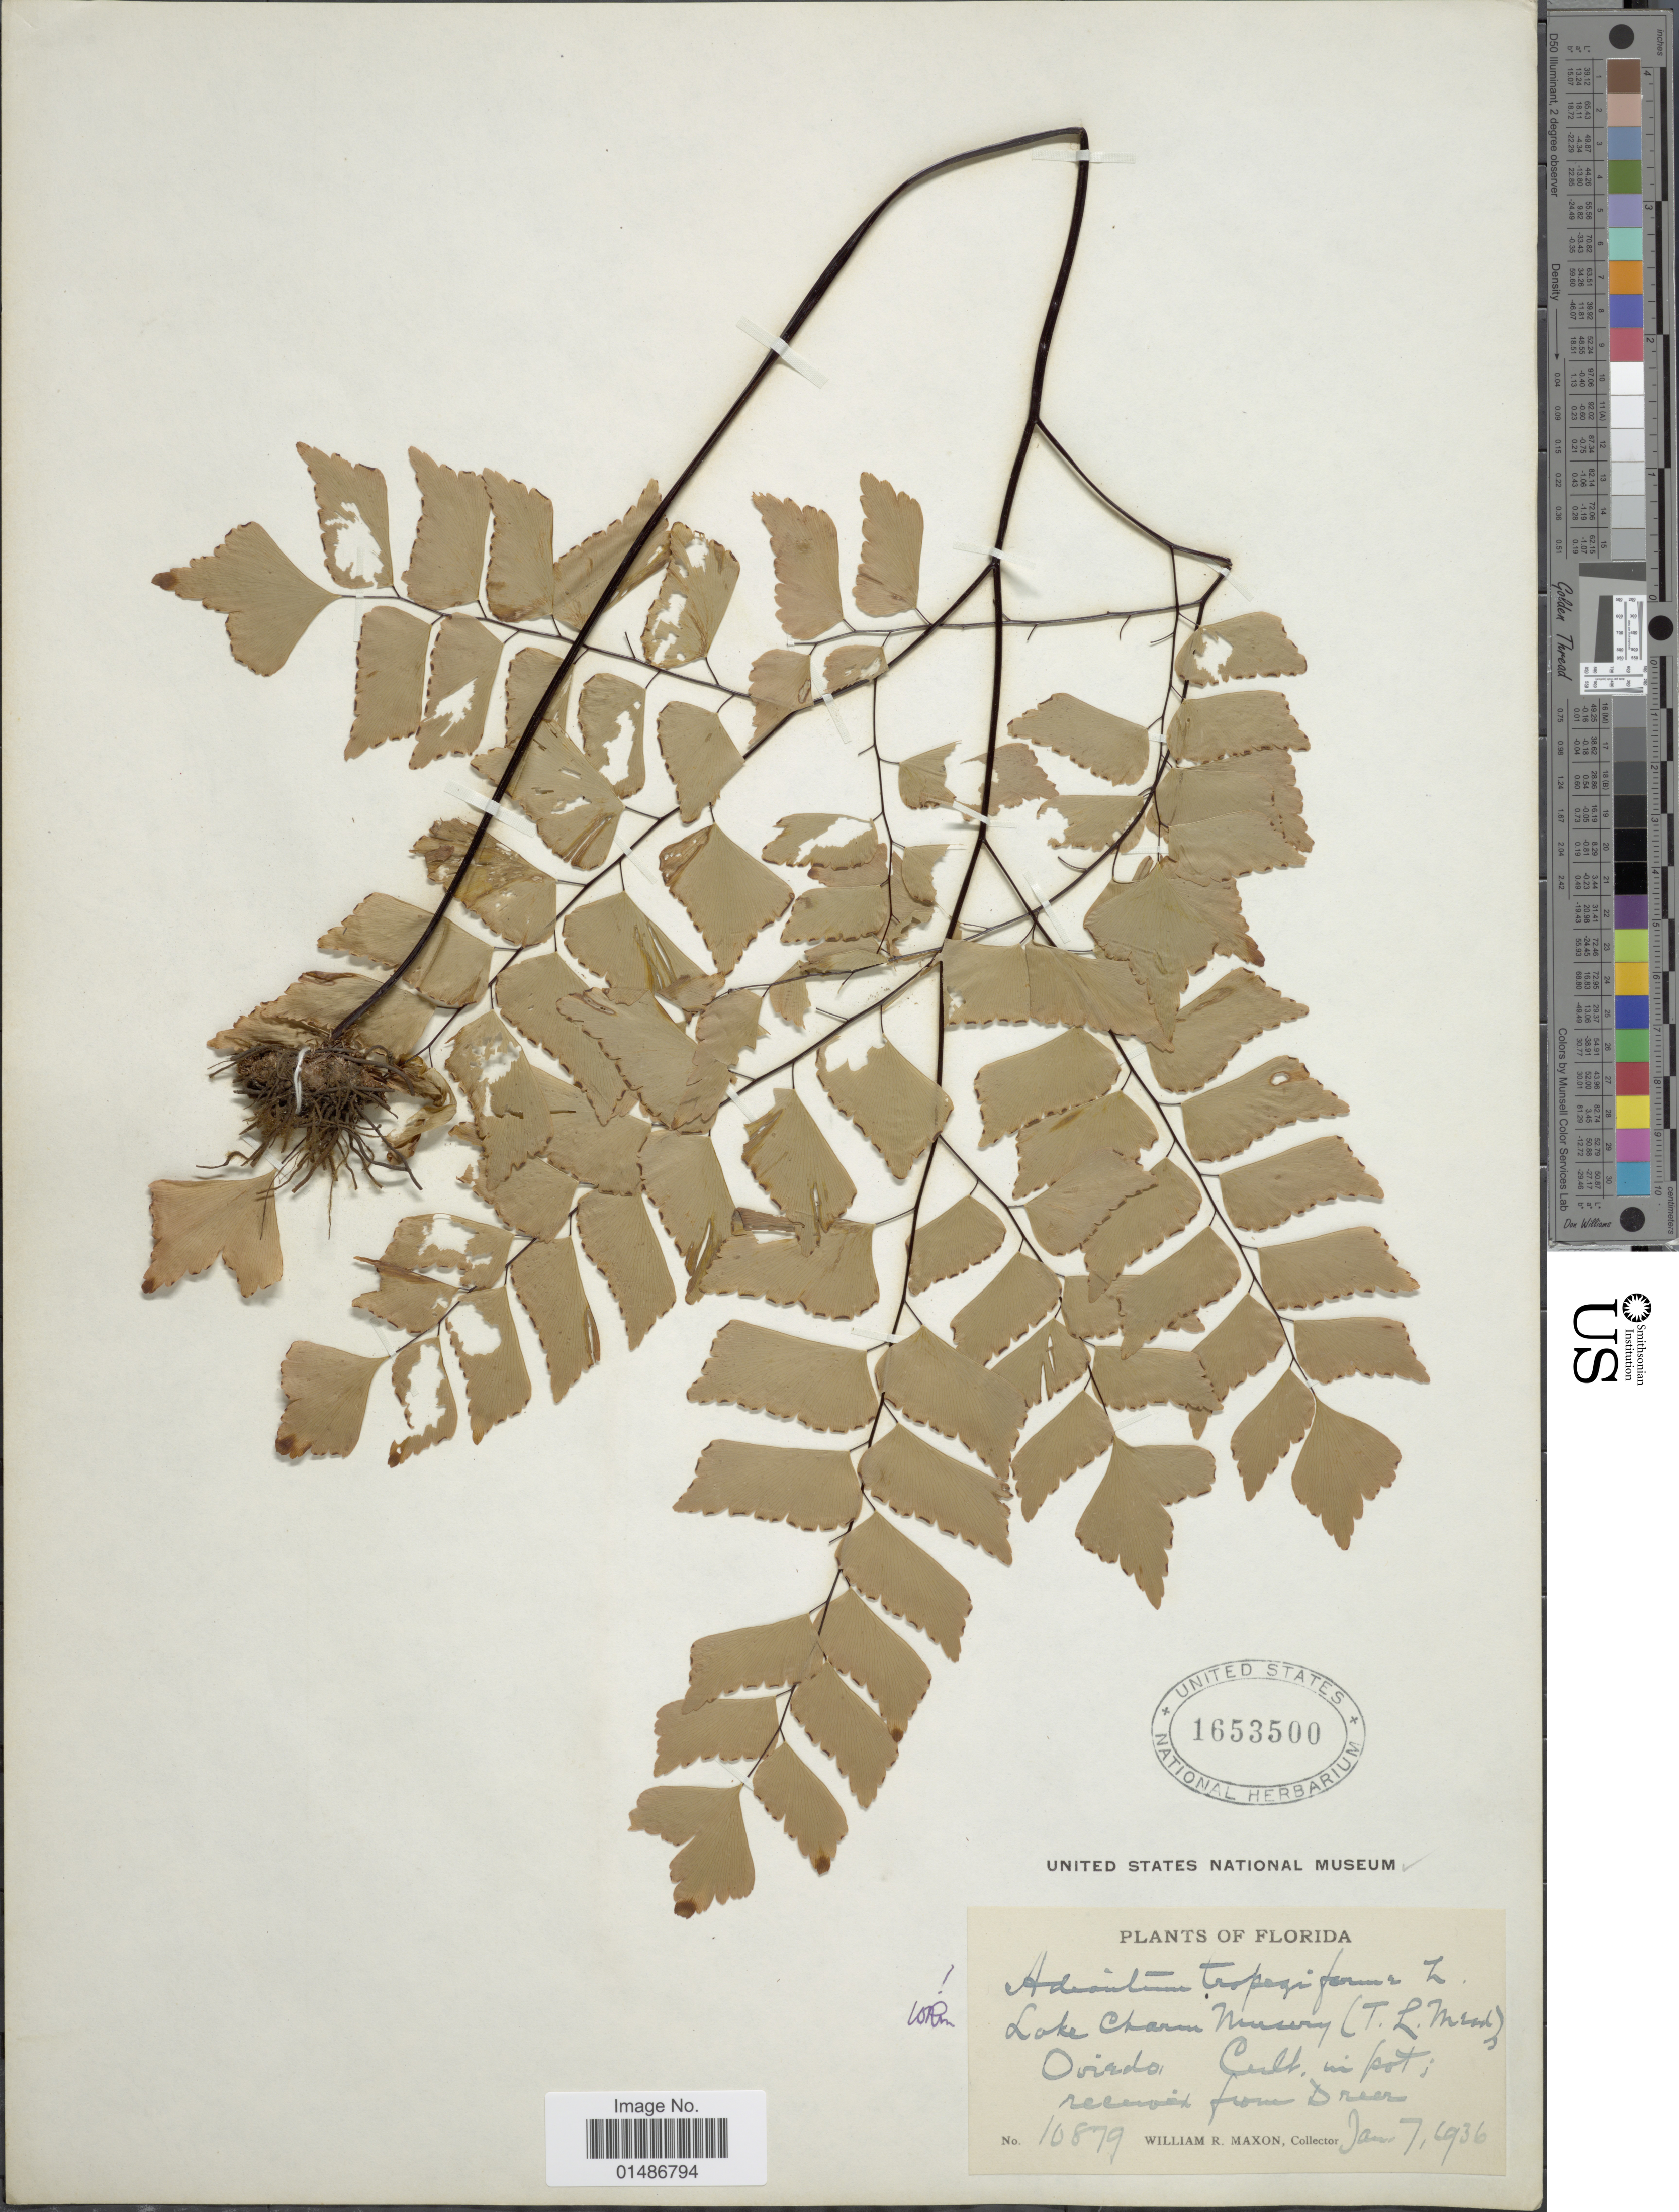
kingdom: Plantae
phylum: Tracheophyta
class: Polypodiopsida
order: Polypodiales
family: Pteridaceae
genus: Adiantum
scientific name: Adiantum trapeziforme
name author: L.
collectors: W. R. Maxon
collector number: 10879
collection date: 1936-01-07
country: United States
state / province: Florida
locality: Lake Charm Nursery (T.L. Mead), Oviedo, Cult. in pot.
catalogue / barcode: US 1653500